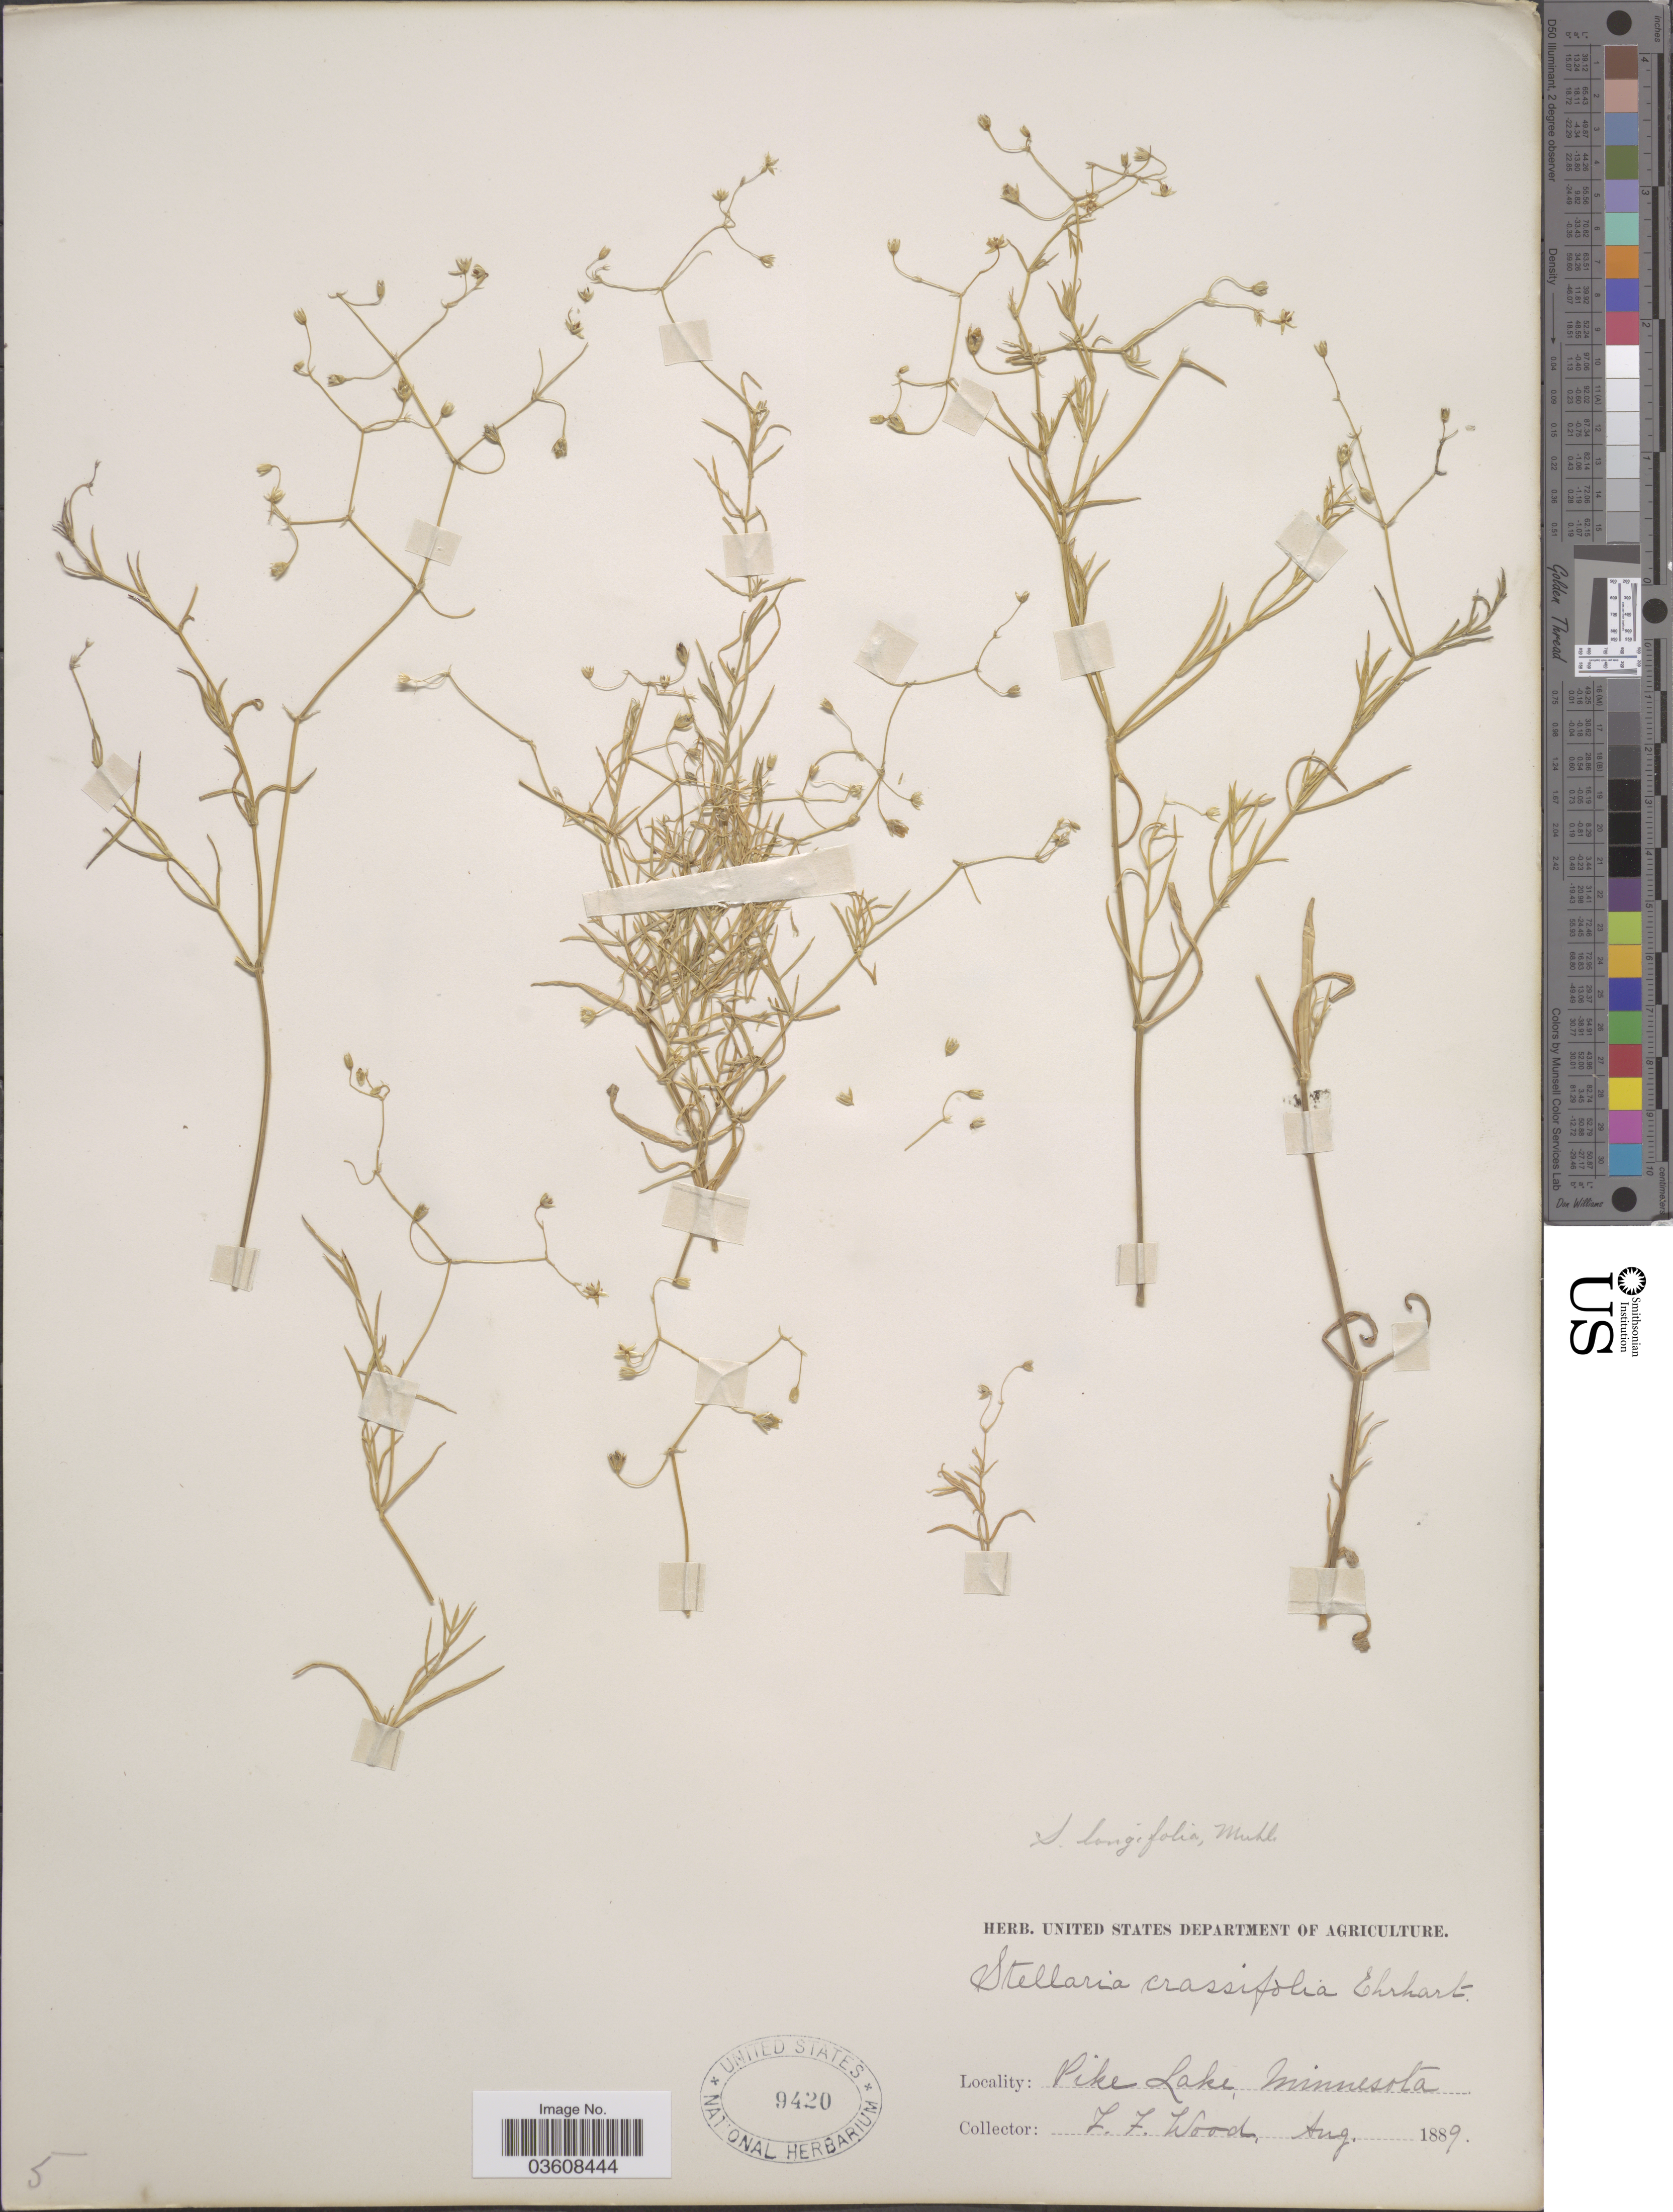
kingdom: Plantae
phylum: Tracheophyta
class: Magnoliopsida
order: Caryophyllales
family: Caryophyllaceae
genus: Stellaria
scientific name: Stellaria longifolia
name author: Muhl. ex Willd.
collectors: L. Wood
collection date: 1889-08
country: United States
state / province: Minnesota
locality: Pike Lake.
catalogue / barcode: US 9420